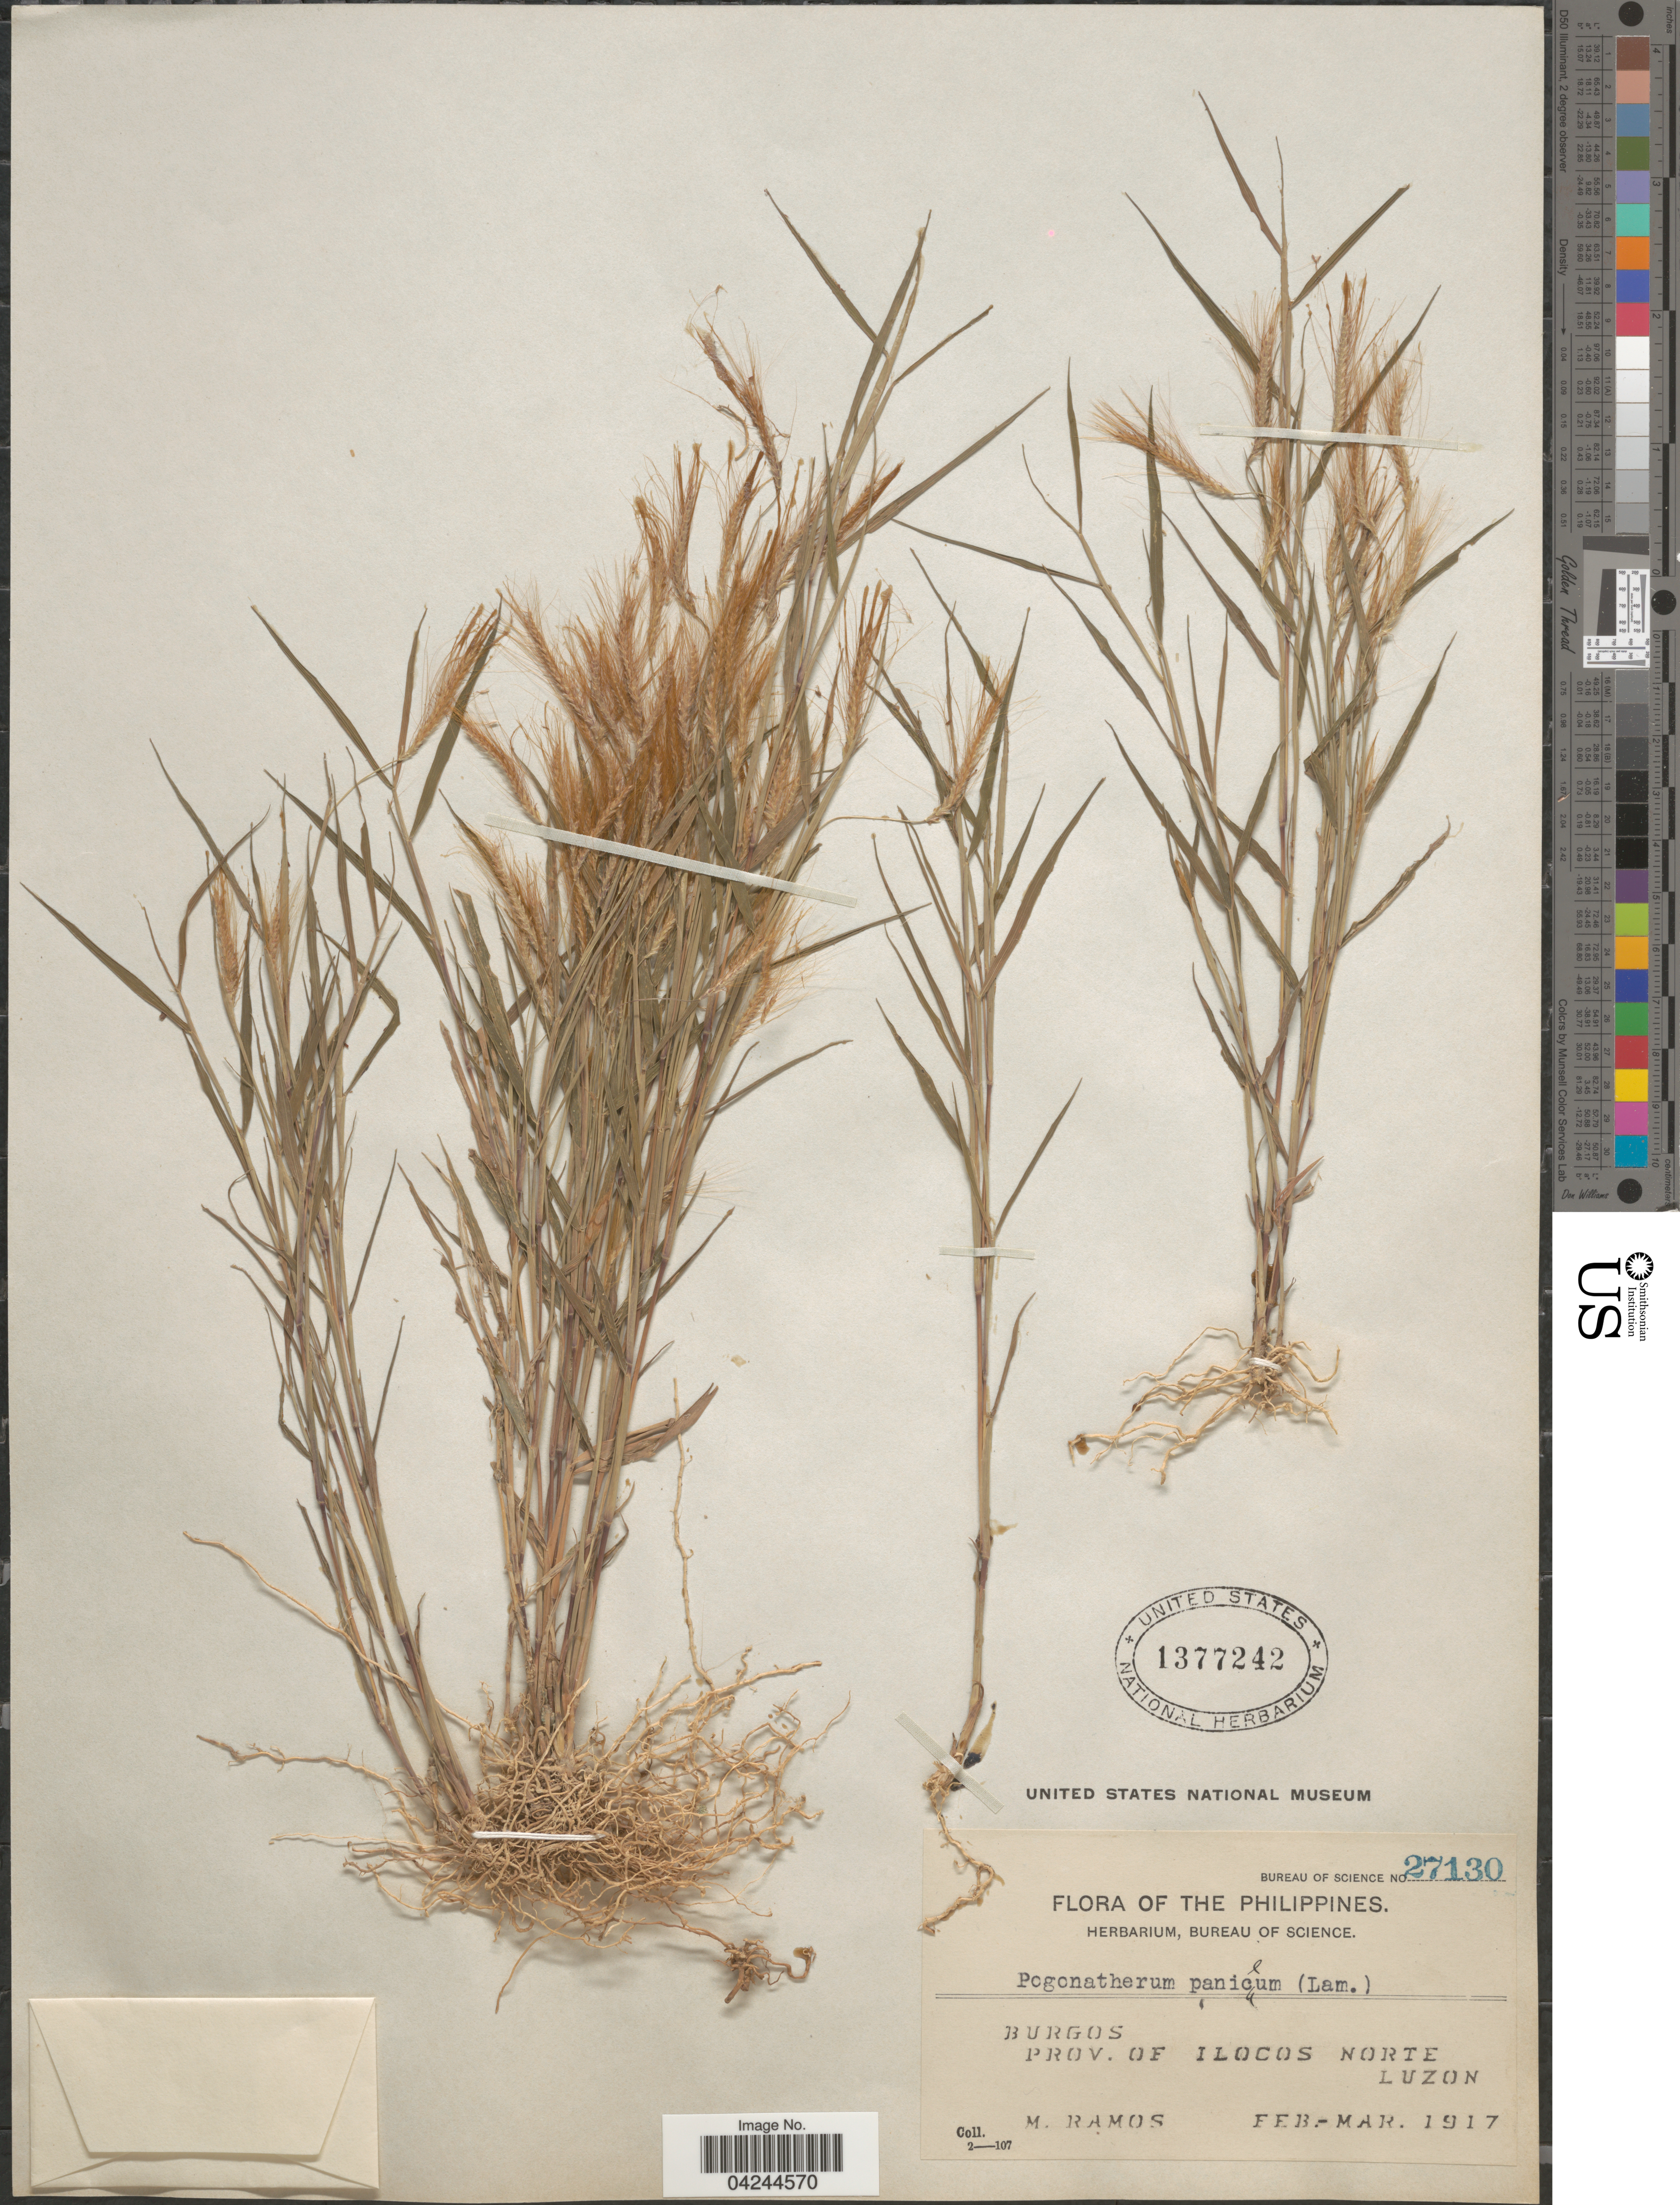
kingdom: Plantae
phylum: Tracheophyta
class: Liliopsida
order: Poales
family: Poaceae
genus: Pogonatherum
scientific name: Pogonatherum crinitum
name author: (Thunb.) Kunth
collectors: M. Ramos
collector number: Bureau of Science 27130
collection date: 1917-02/1917-03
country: Philippines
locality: Burgos. Prov. of Ilocos Norte Luzon.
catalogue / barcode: US 1377242